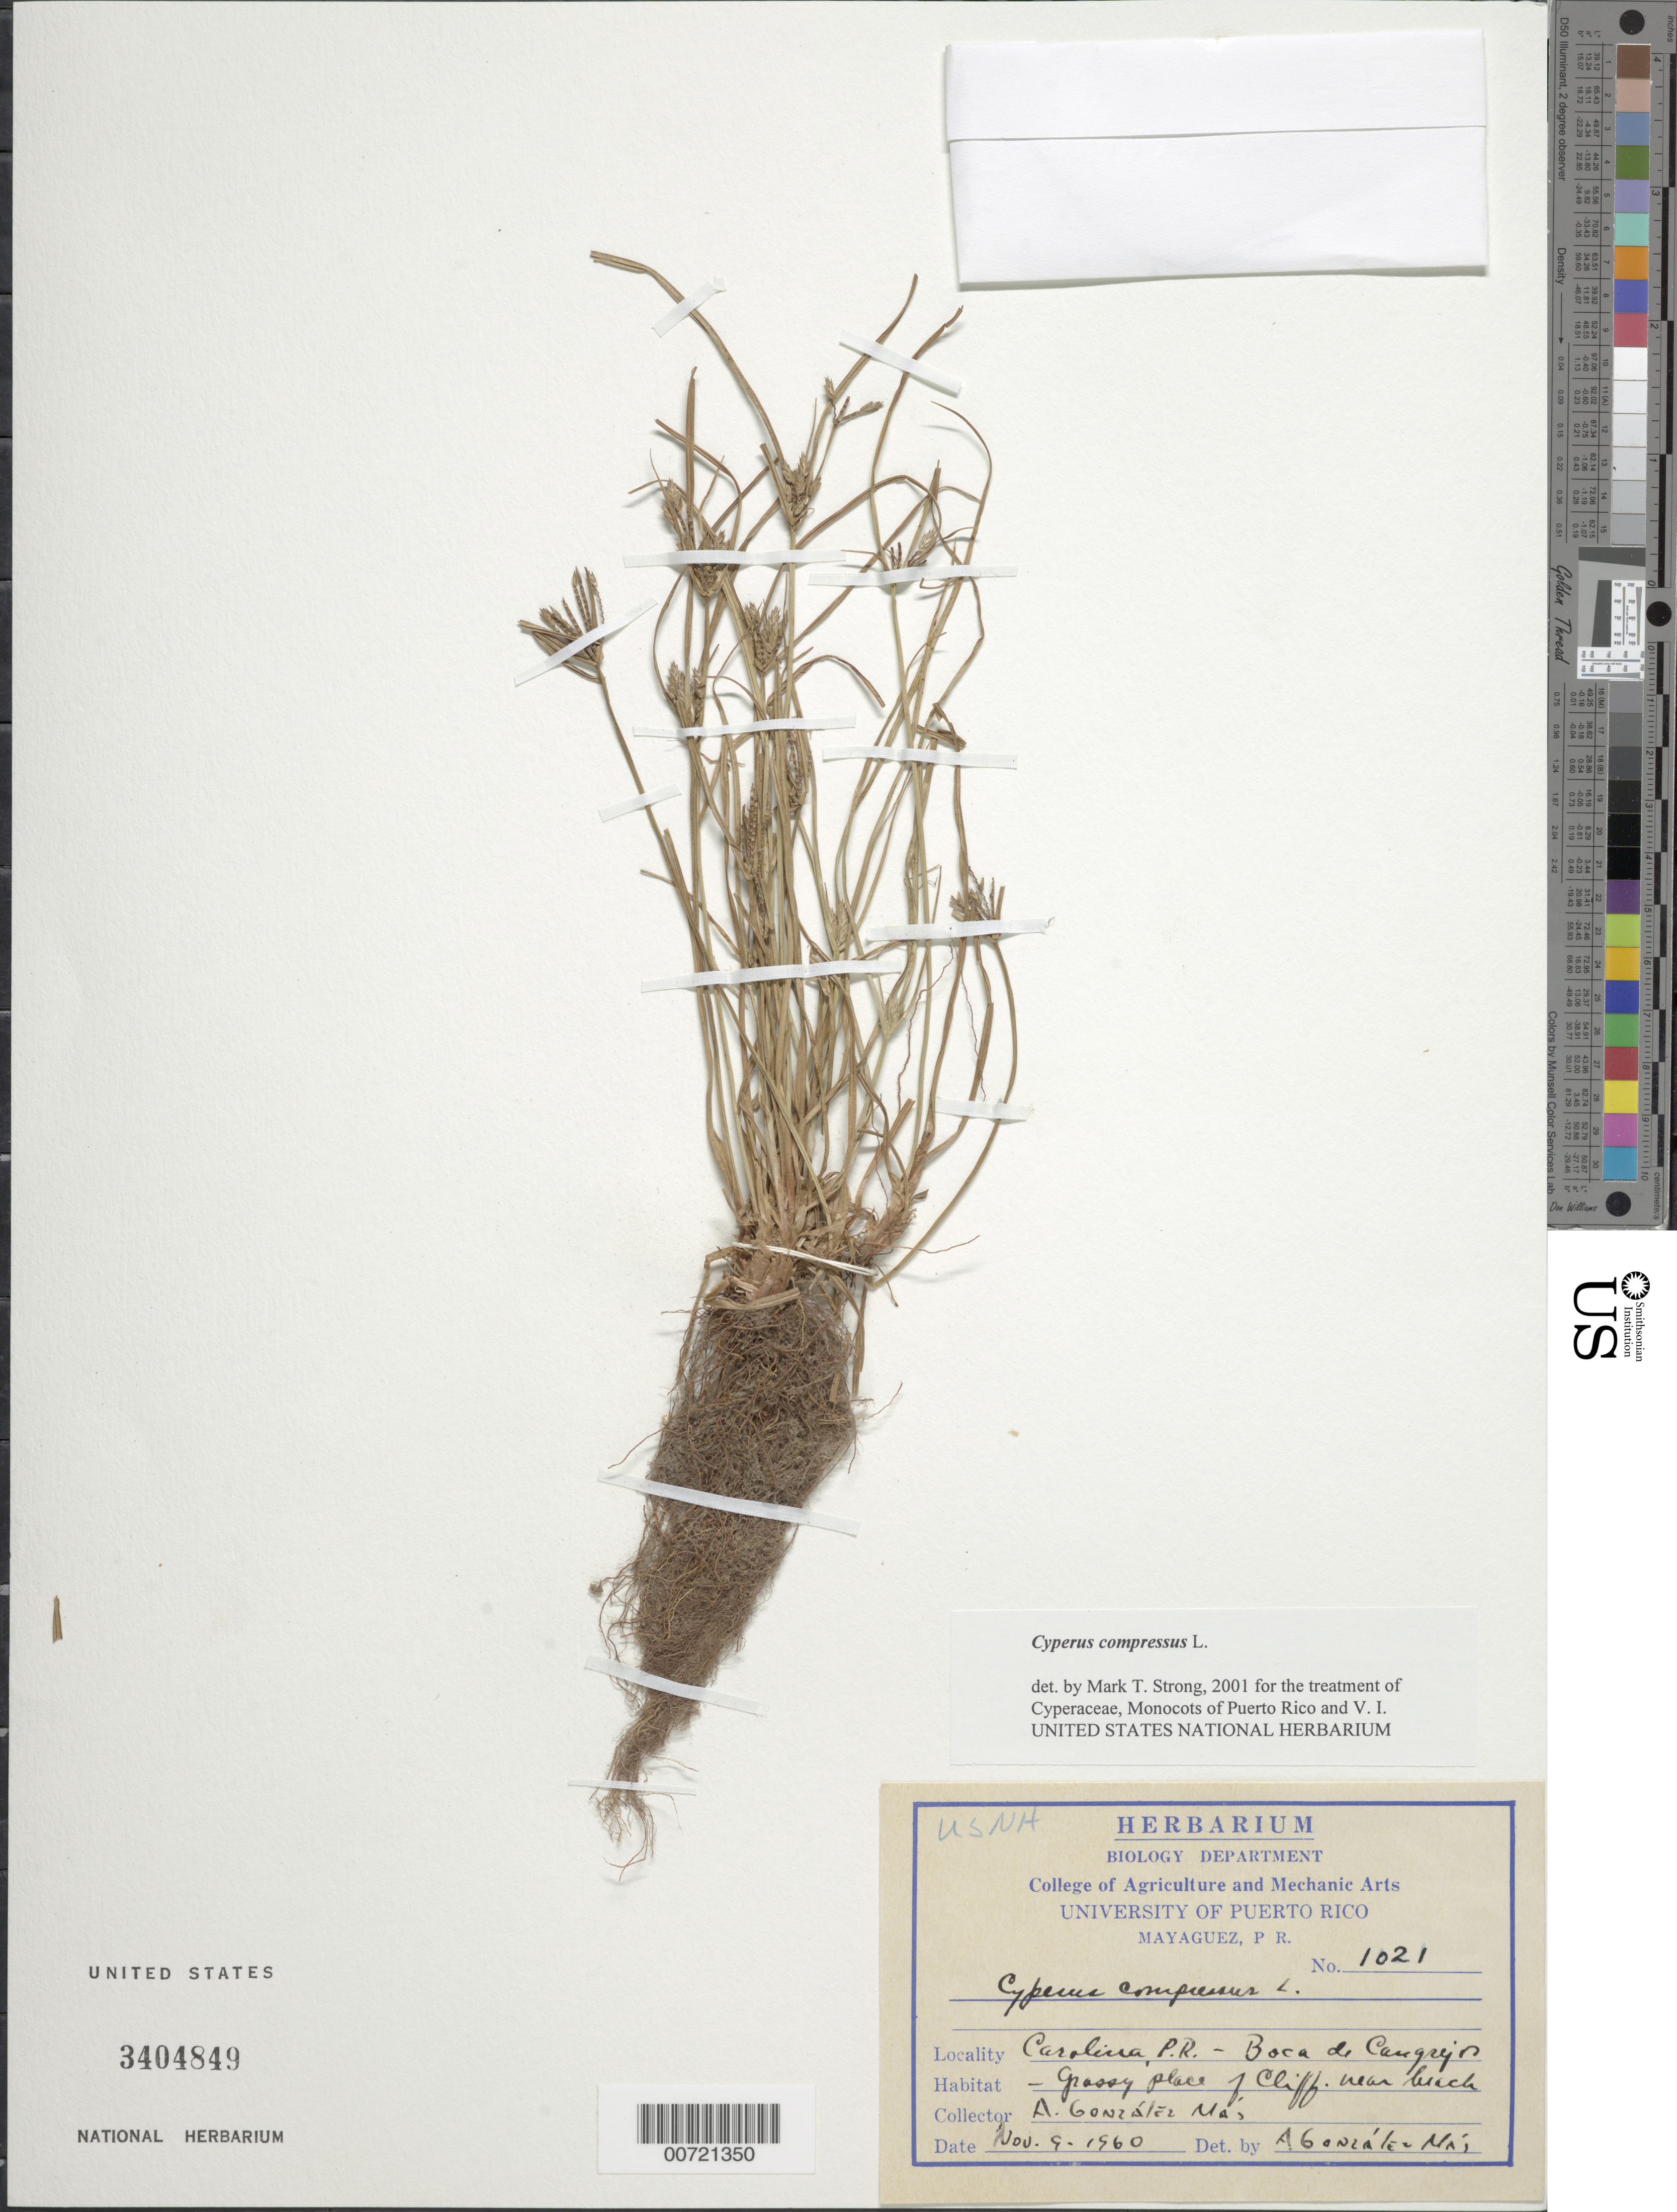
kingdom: Plantae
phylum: Tracheophyta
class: Liliopsida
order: Poales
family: Cyperaceae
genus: Cyperus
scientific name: Cyperus compressus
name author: L.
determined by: Strong, M. T., (US), Smithsonian Institution - National Museum of Natural History (UNITED STATES)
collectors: A. González Más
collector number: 1021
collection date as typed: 09 Nov 1960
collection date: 1960-11-09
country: Puerto Rico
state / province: Carolina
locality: Carolina: Boca de Cangrejos.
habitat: Grassy places of cliff near beach.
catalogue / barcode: US 3404849